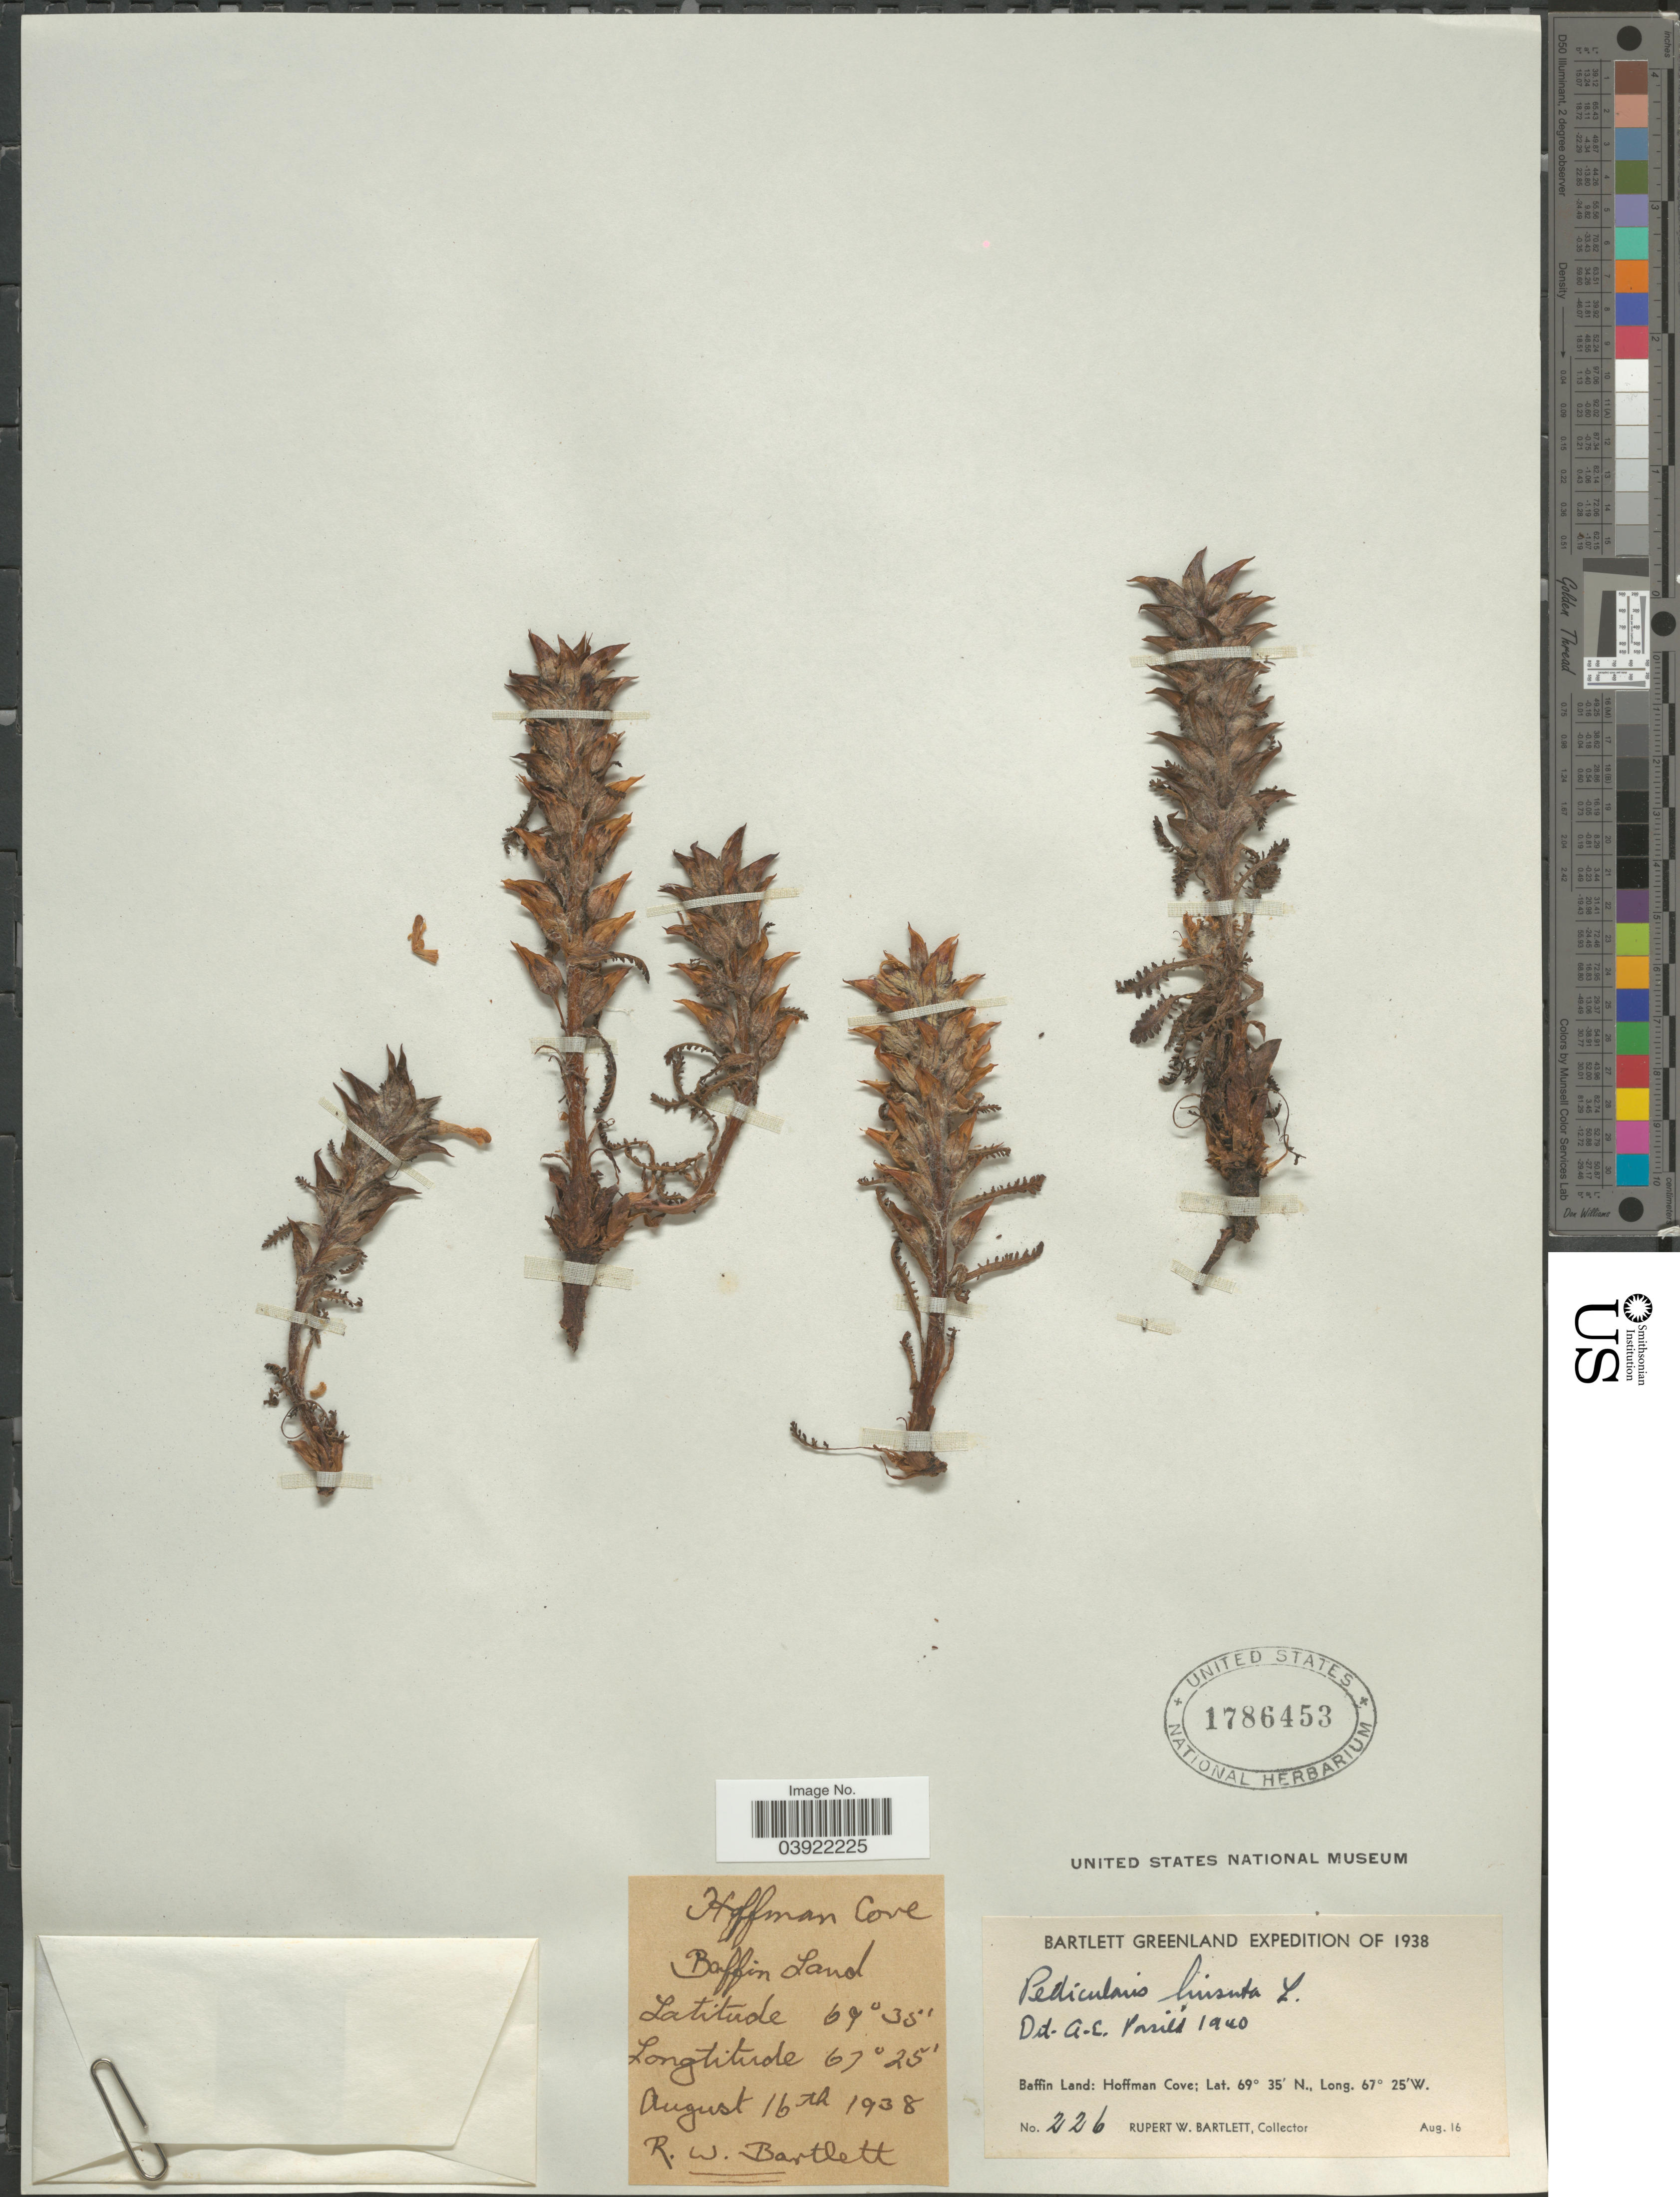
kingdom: Plantae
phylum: Tracheophyta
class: Magnoliopsida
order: Lamiales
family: Orobanchaceae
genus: Pedicularis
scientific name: Pedicularis hirsuta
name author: L.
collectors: R. W. Bartlett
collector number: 226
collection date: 1938-08-16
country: Canada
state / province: Nunavut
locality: Hoffman Cove. Baffin Land.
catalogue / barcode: US 1786453